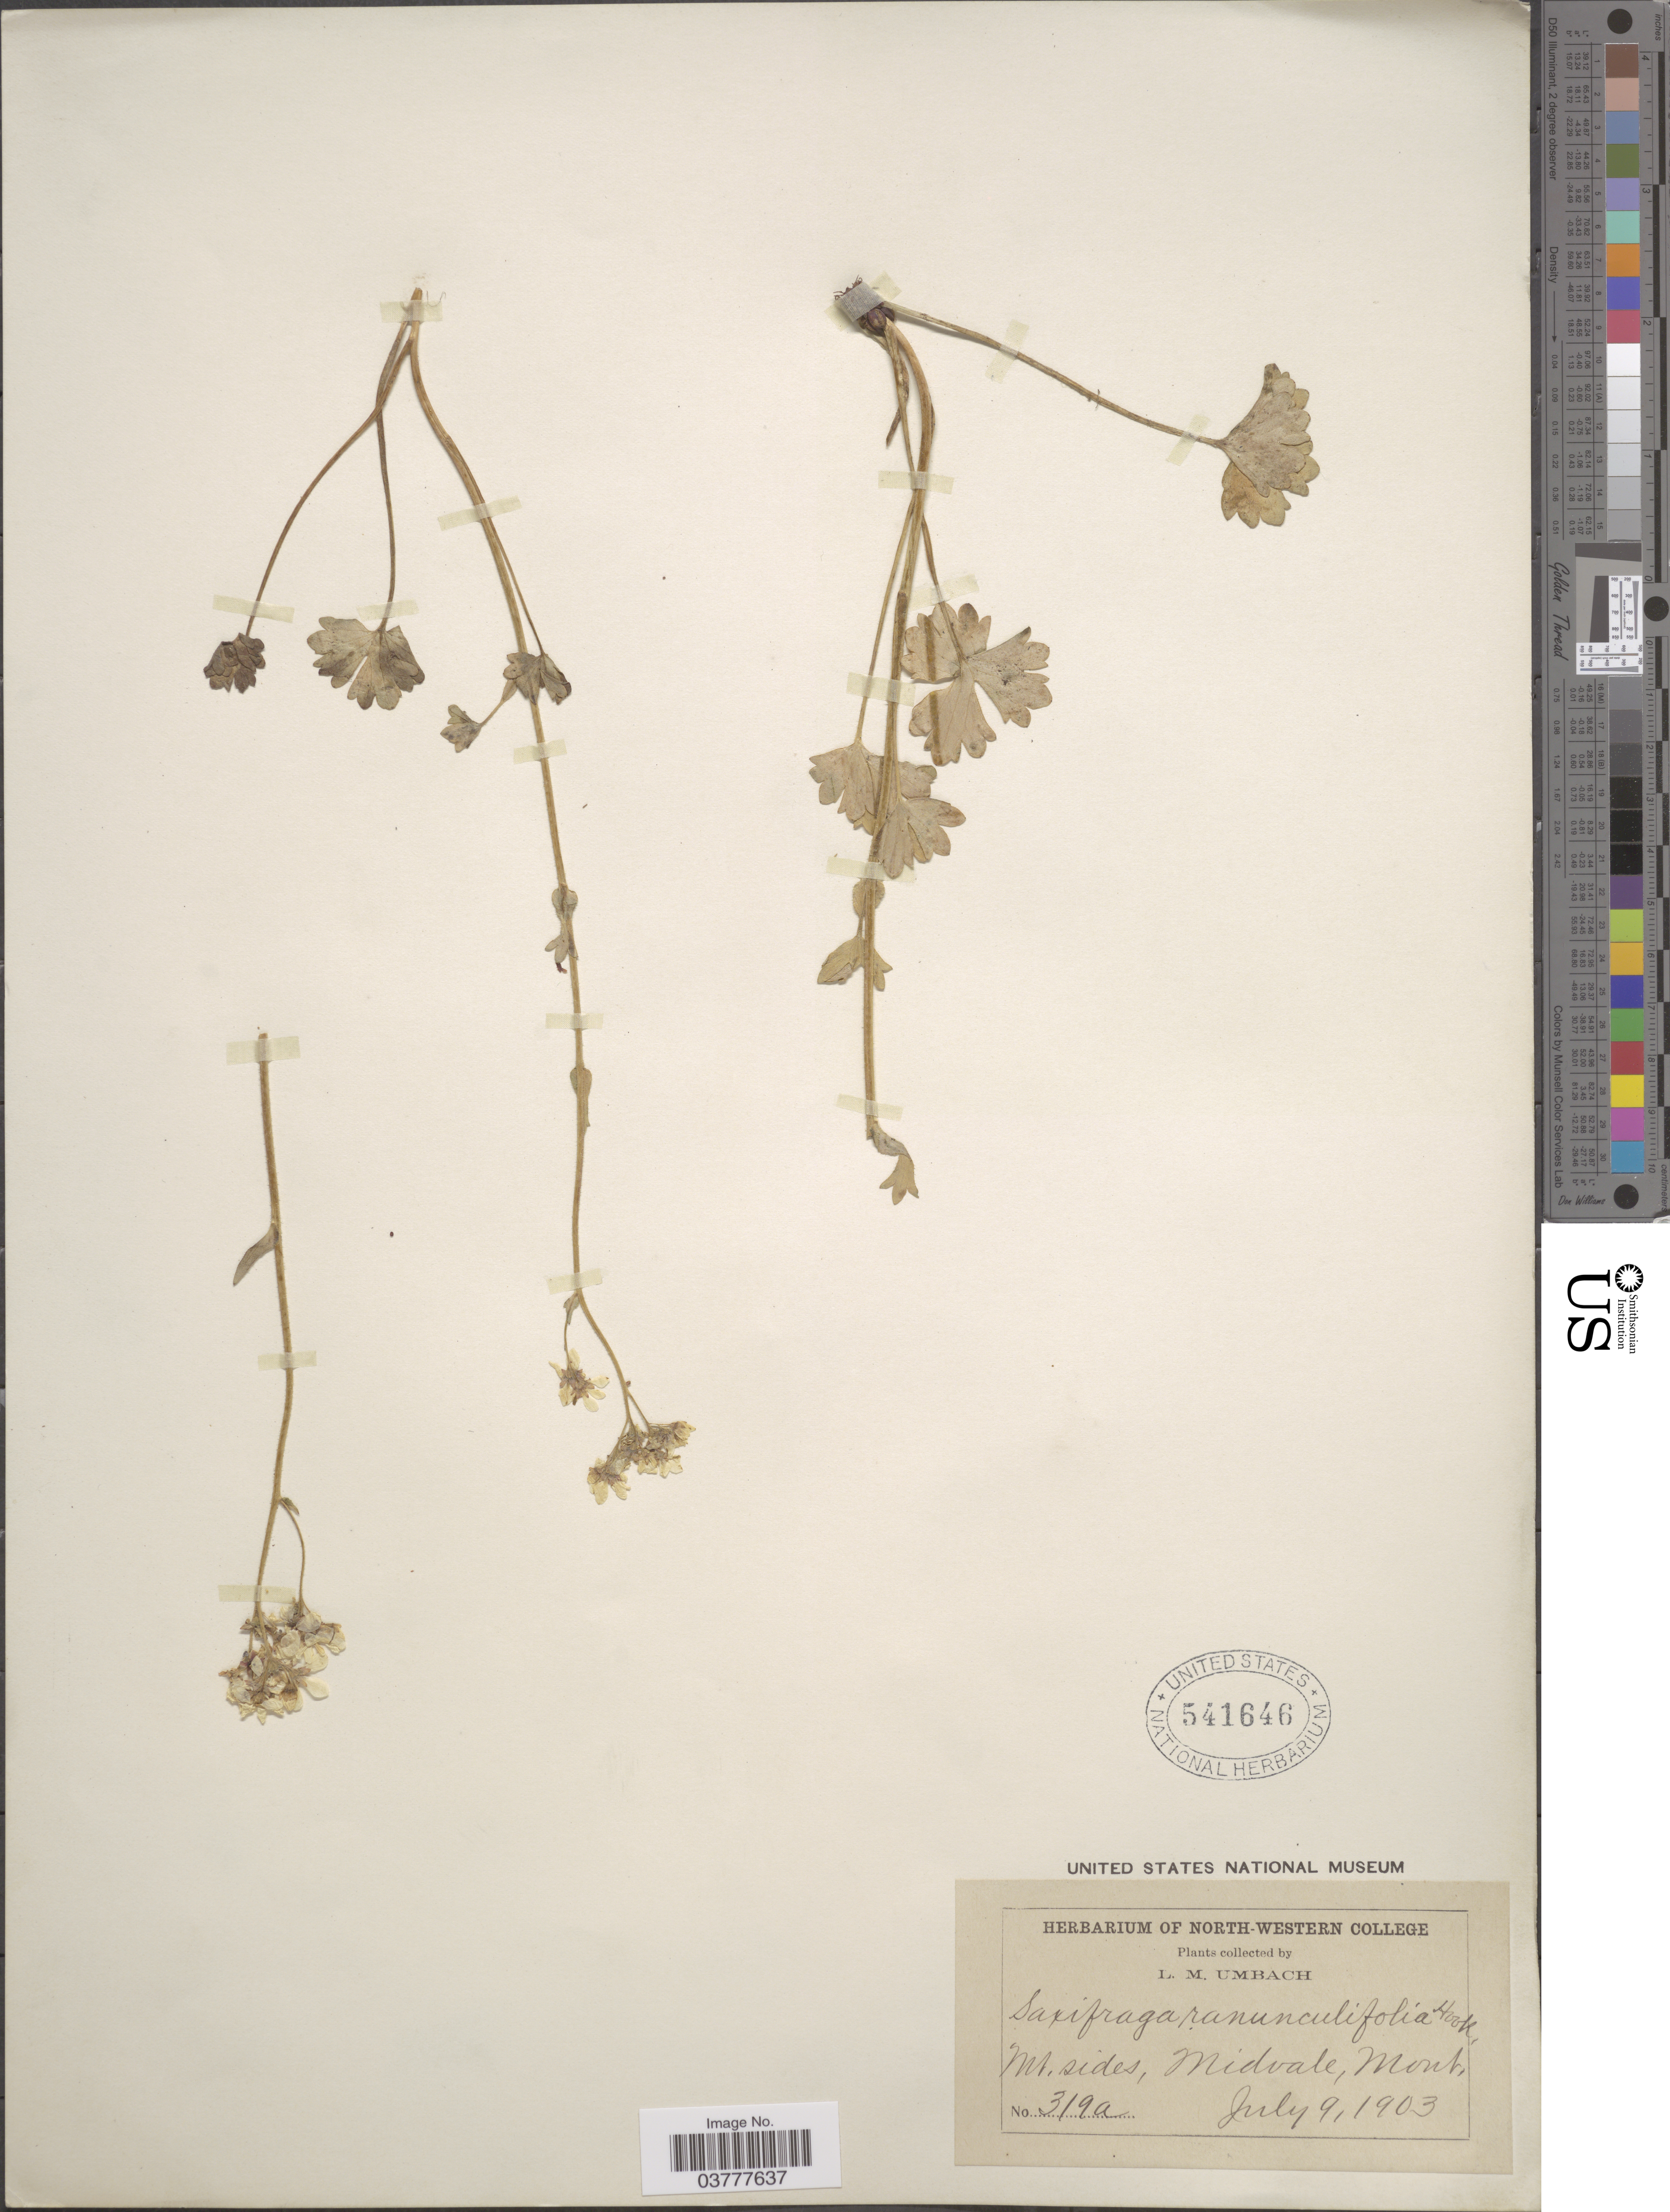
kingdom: Plantae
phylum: Tracheophyta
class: Magnoliopsida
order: Saxifragales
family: Saxifragaceae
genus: Hemieva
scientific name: Hemieva ranunculifolia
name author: (Hook.) Raf.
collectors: L. M. Umbach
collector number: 319a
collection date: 1903-07-09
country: United States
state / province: Montana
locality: Mt. sides, Midvale.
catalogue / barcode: US 541646